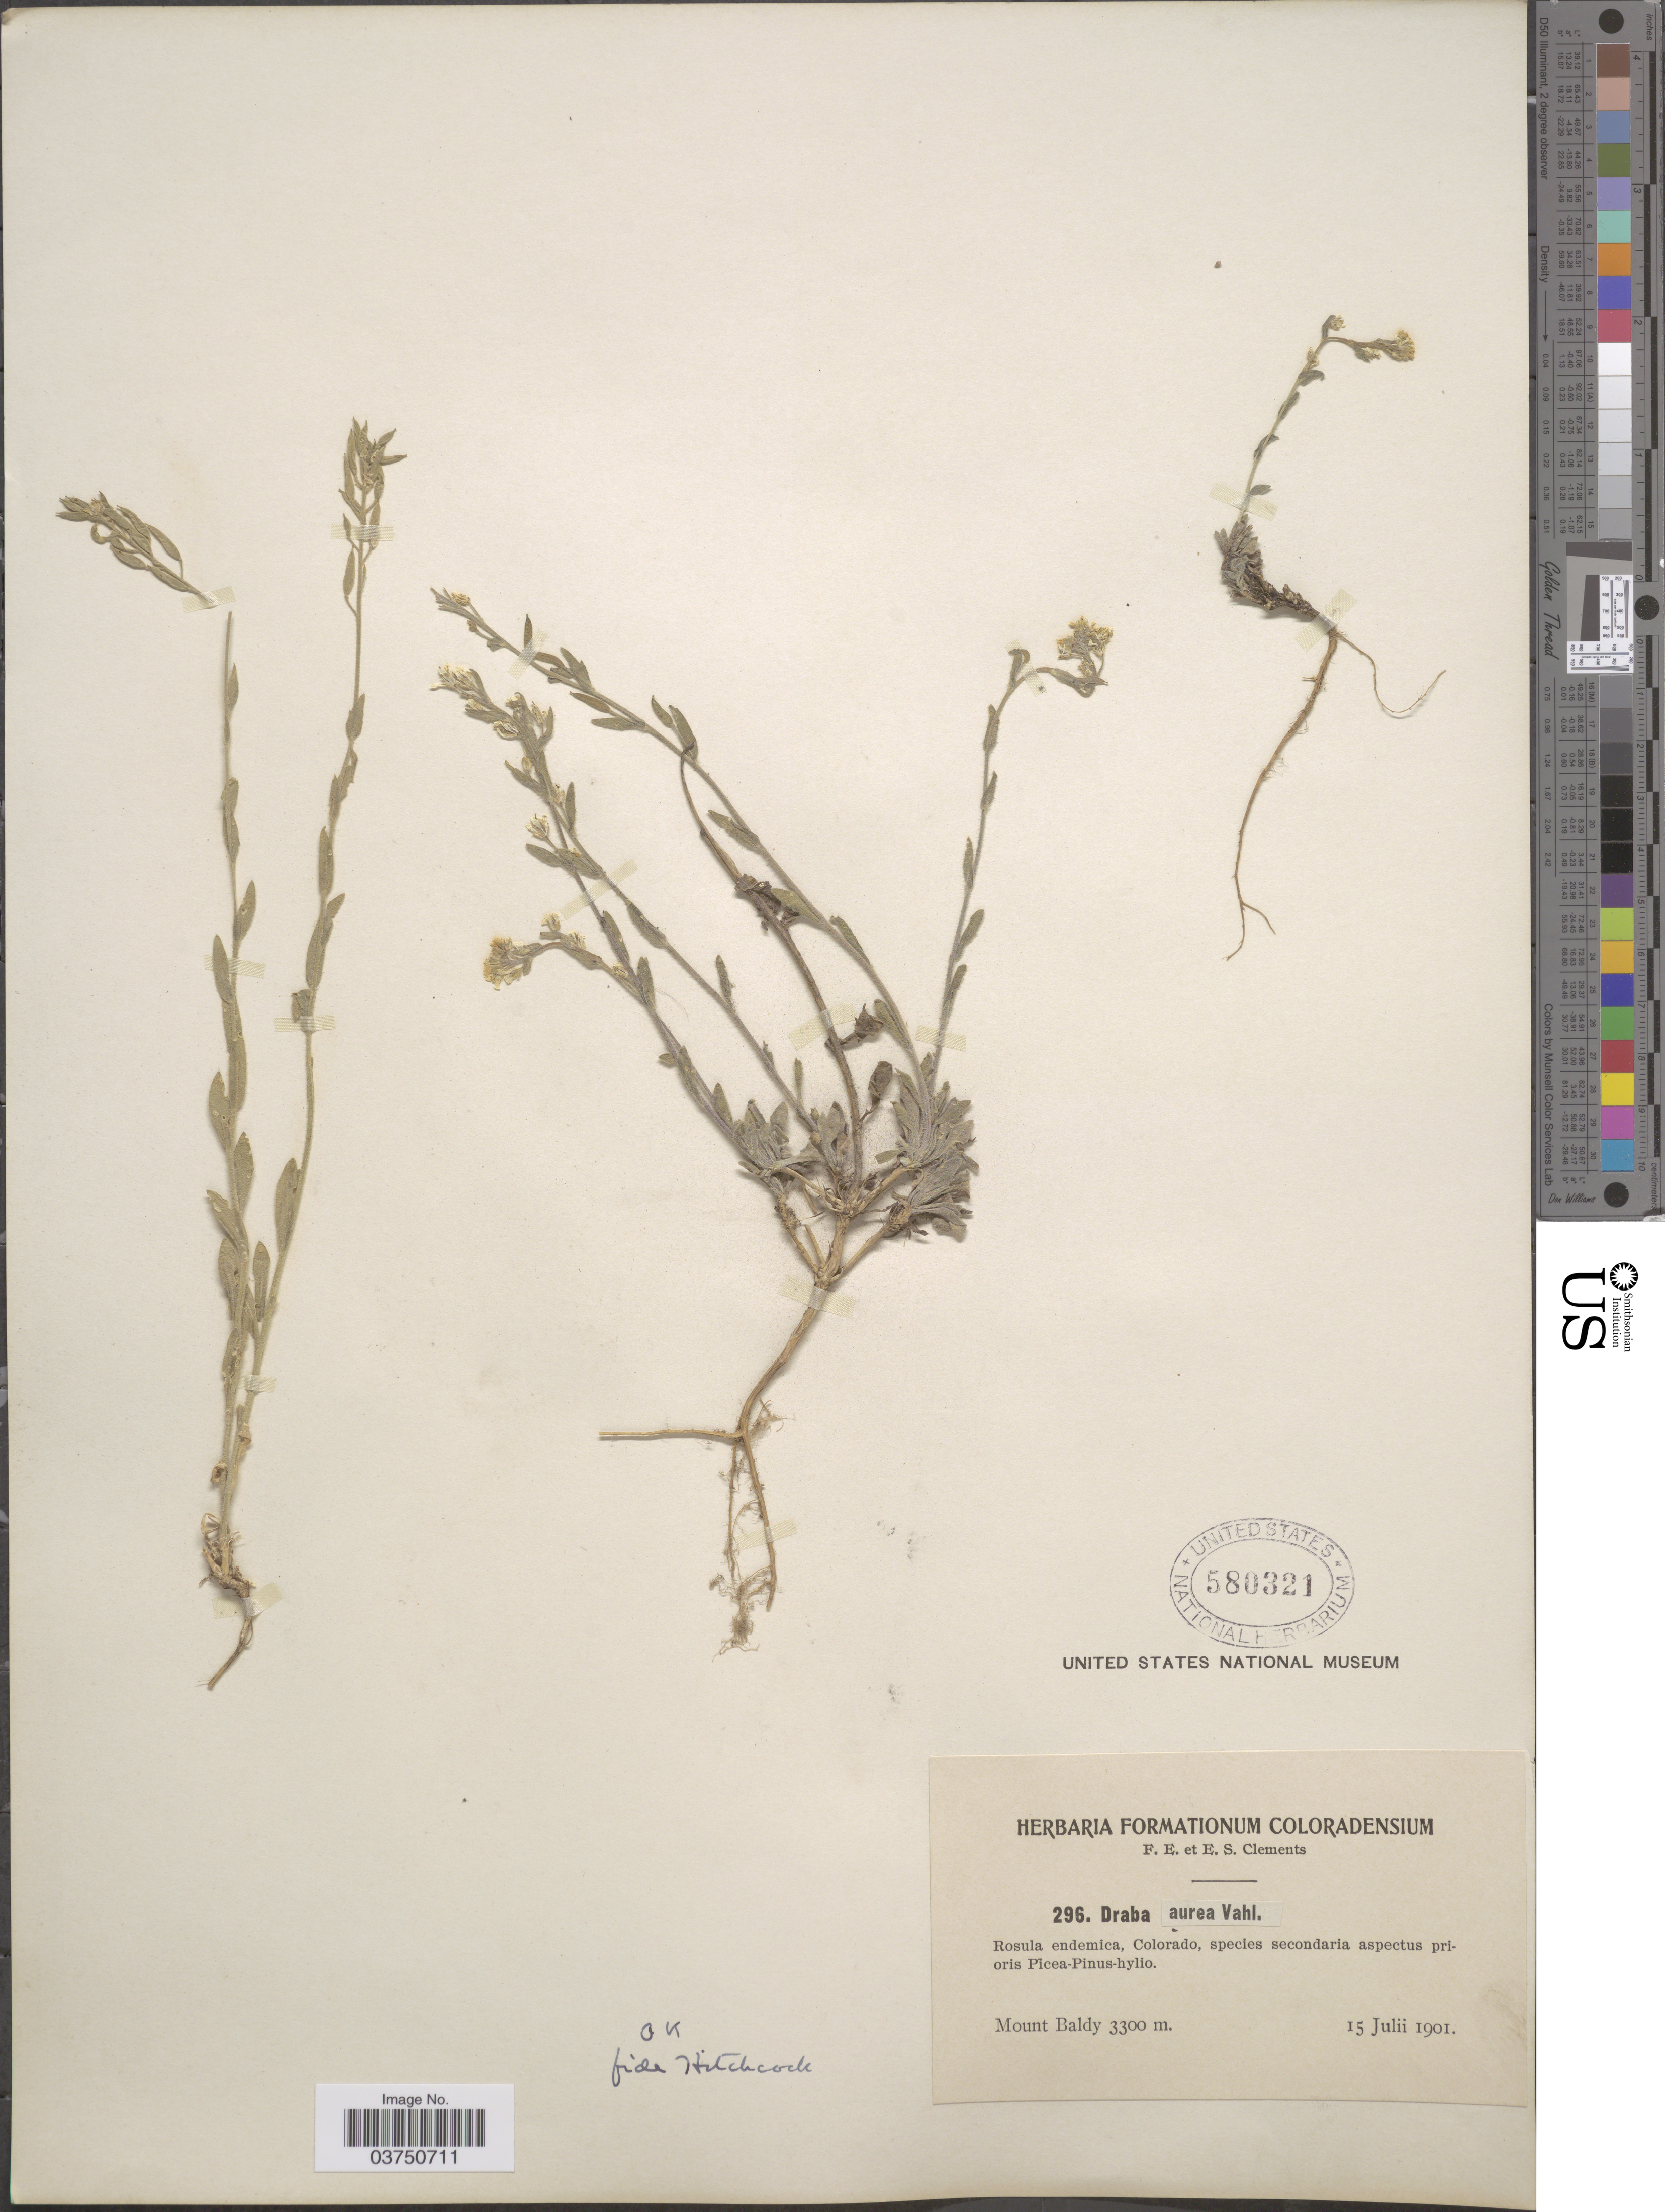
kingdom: Plantae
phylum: Tracheophyta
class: Magnoliopsida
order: Brassicales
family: Brassicaceae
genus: Draba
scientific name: Draba aurea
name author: Vahl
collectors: F. E. Clements & E. S. Clements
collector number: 296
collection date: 1901-07-15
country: United States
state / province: Colorado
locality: Mount Baldy.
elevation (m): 3300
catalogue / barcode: US 580321